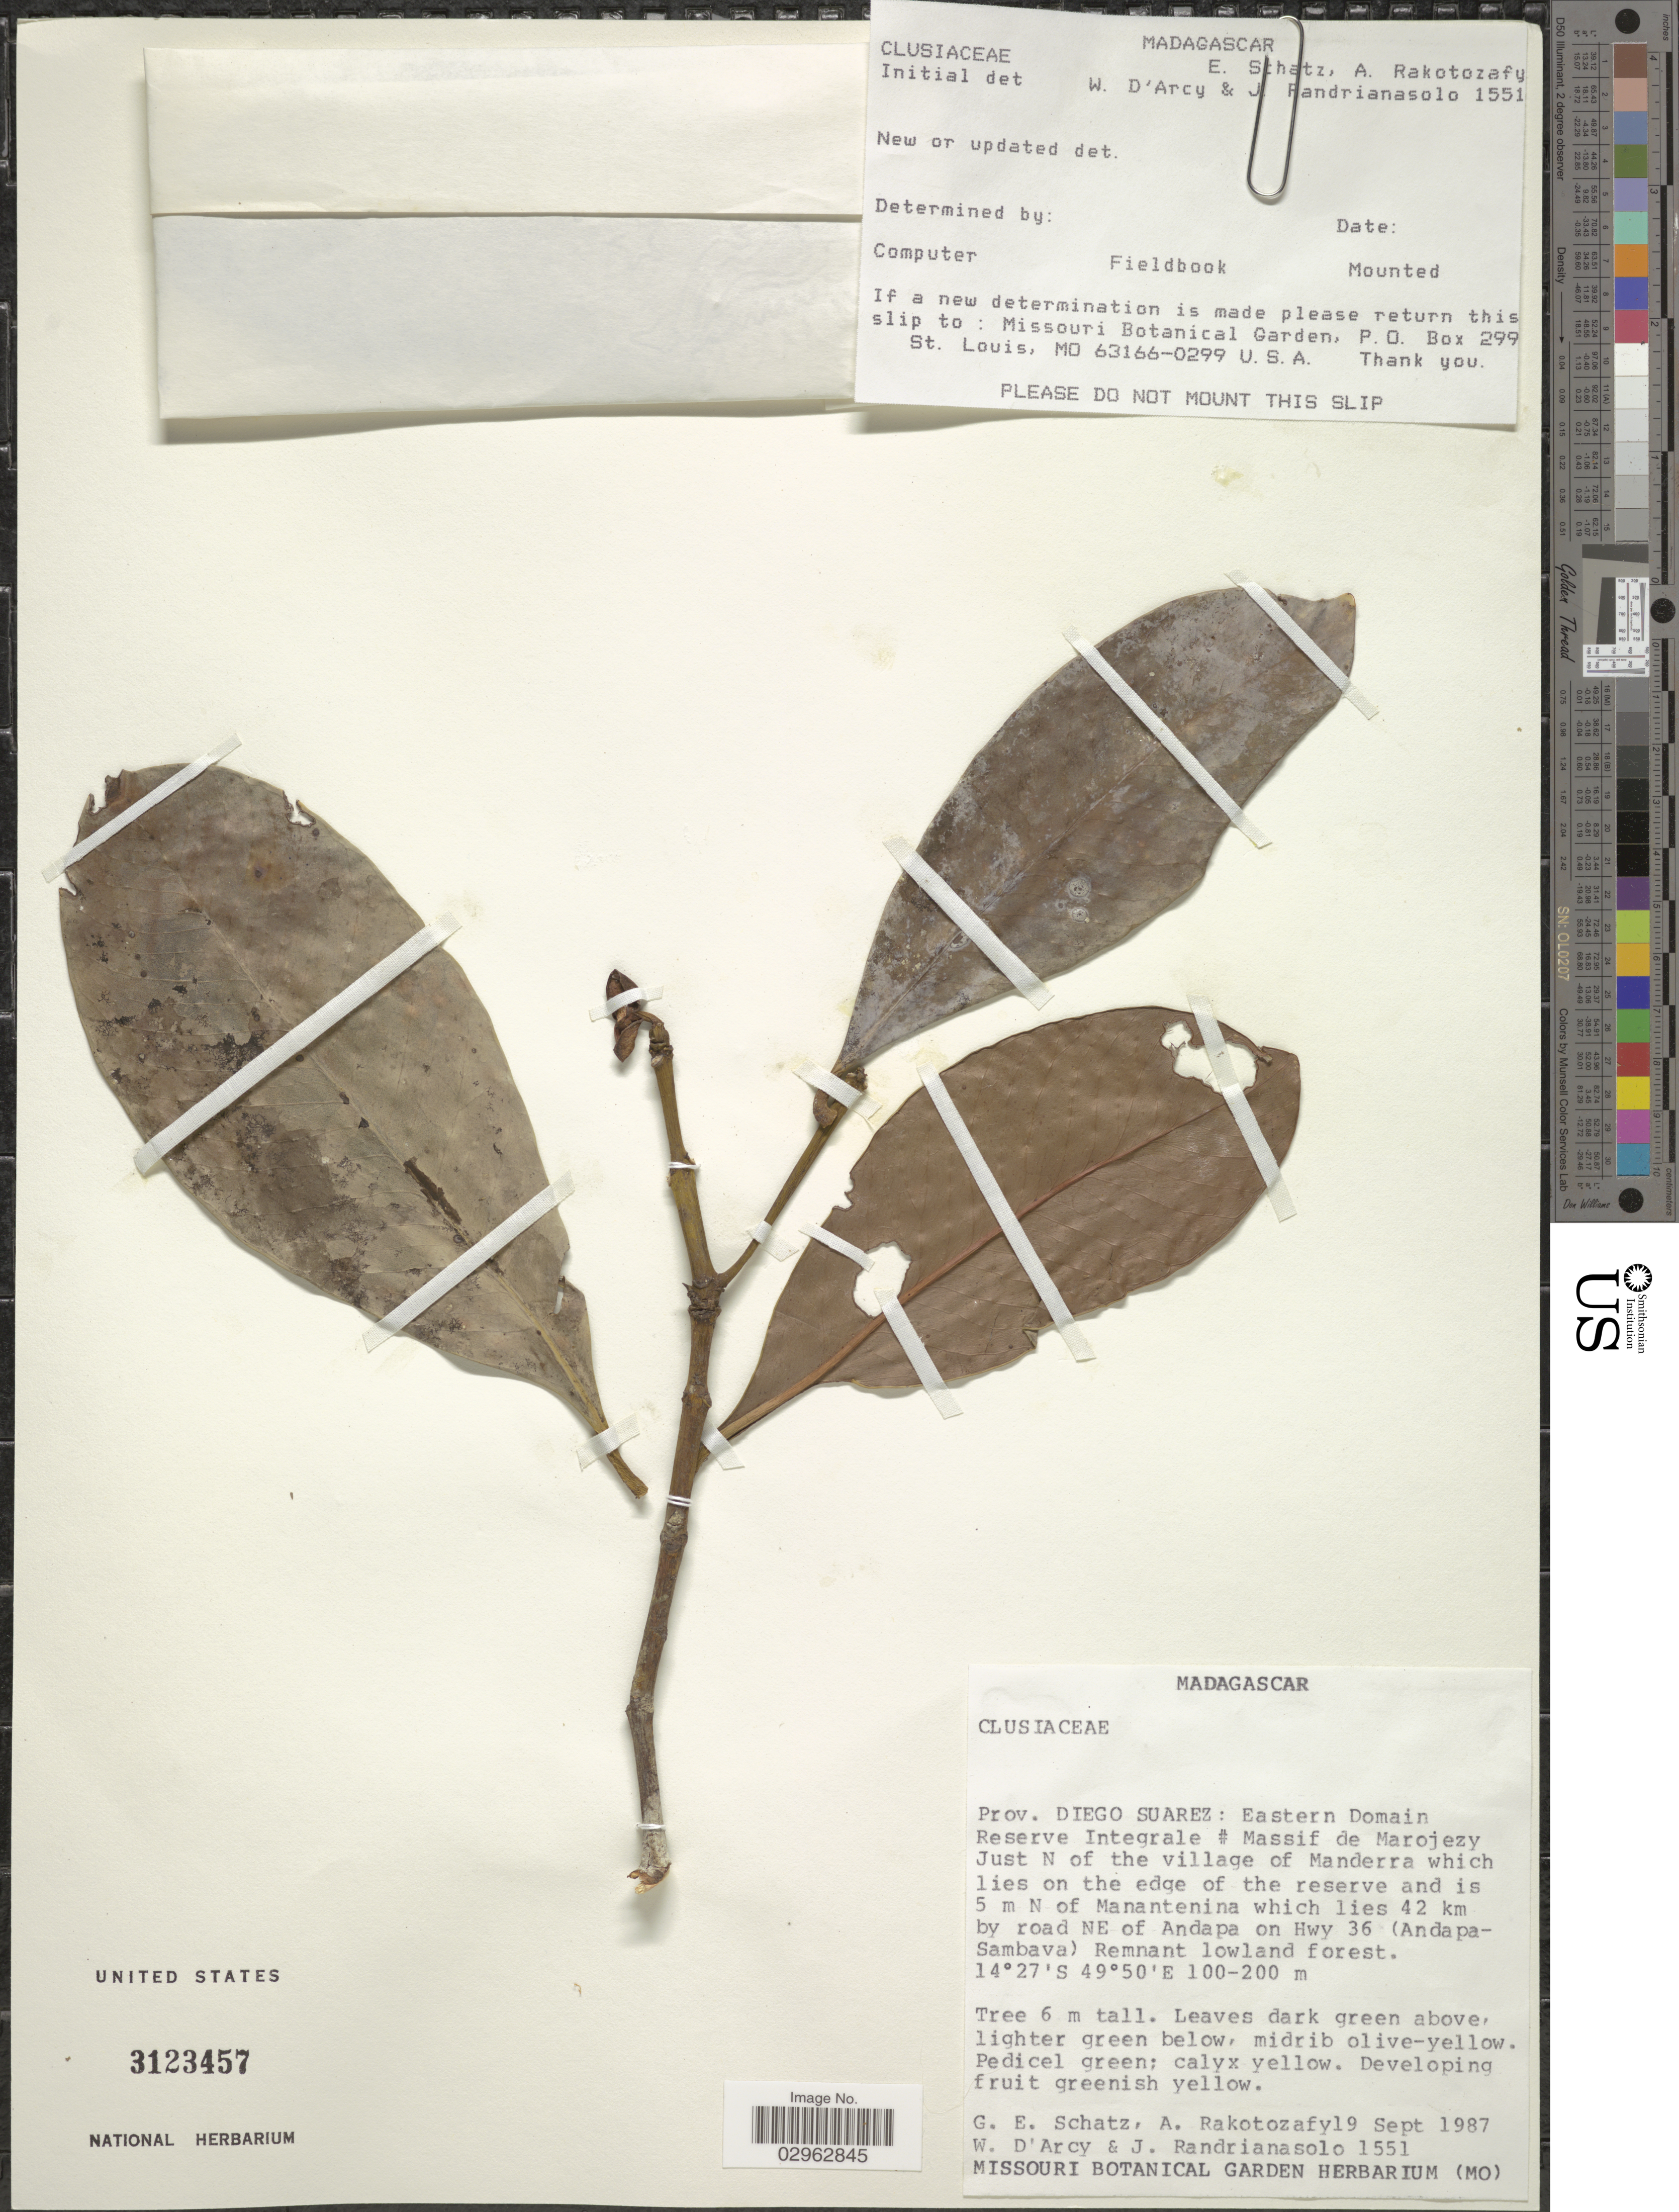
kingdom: Plantae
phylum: Tracheophyta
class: Magnoliopsida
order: Malpighiales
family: Clusiaceae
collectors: G. Schatz, A. Rakotozafy, W. G. D'Arcy & J. Randrianasolo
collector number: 1551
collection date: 1987-09-19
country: Madagascar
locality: Prov. Diego Suarez: Eastern Domain Reserve Integrale # Massif de Marojezy. Just N of the village of Manderra which lies on the edge of the reserve and is 5 m N of Manantenina which lies 42 km by road NE of Andapa on Hwy 36 (Andapa-Sambava).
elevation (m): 100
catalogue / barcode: US 3123457